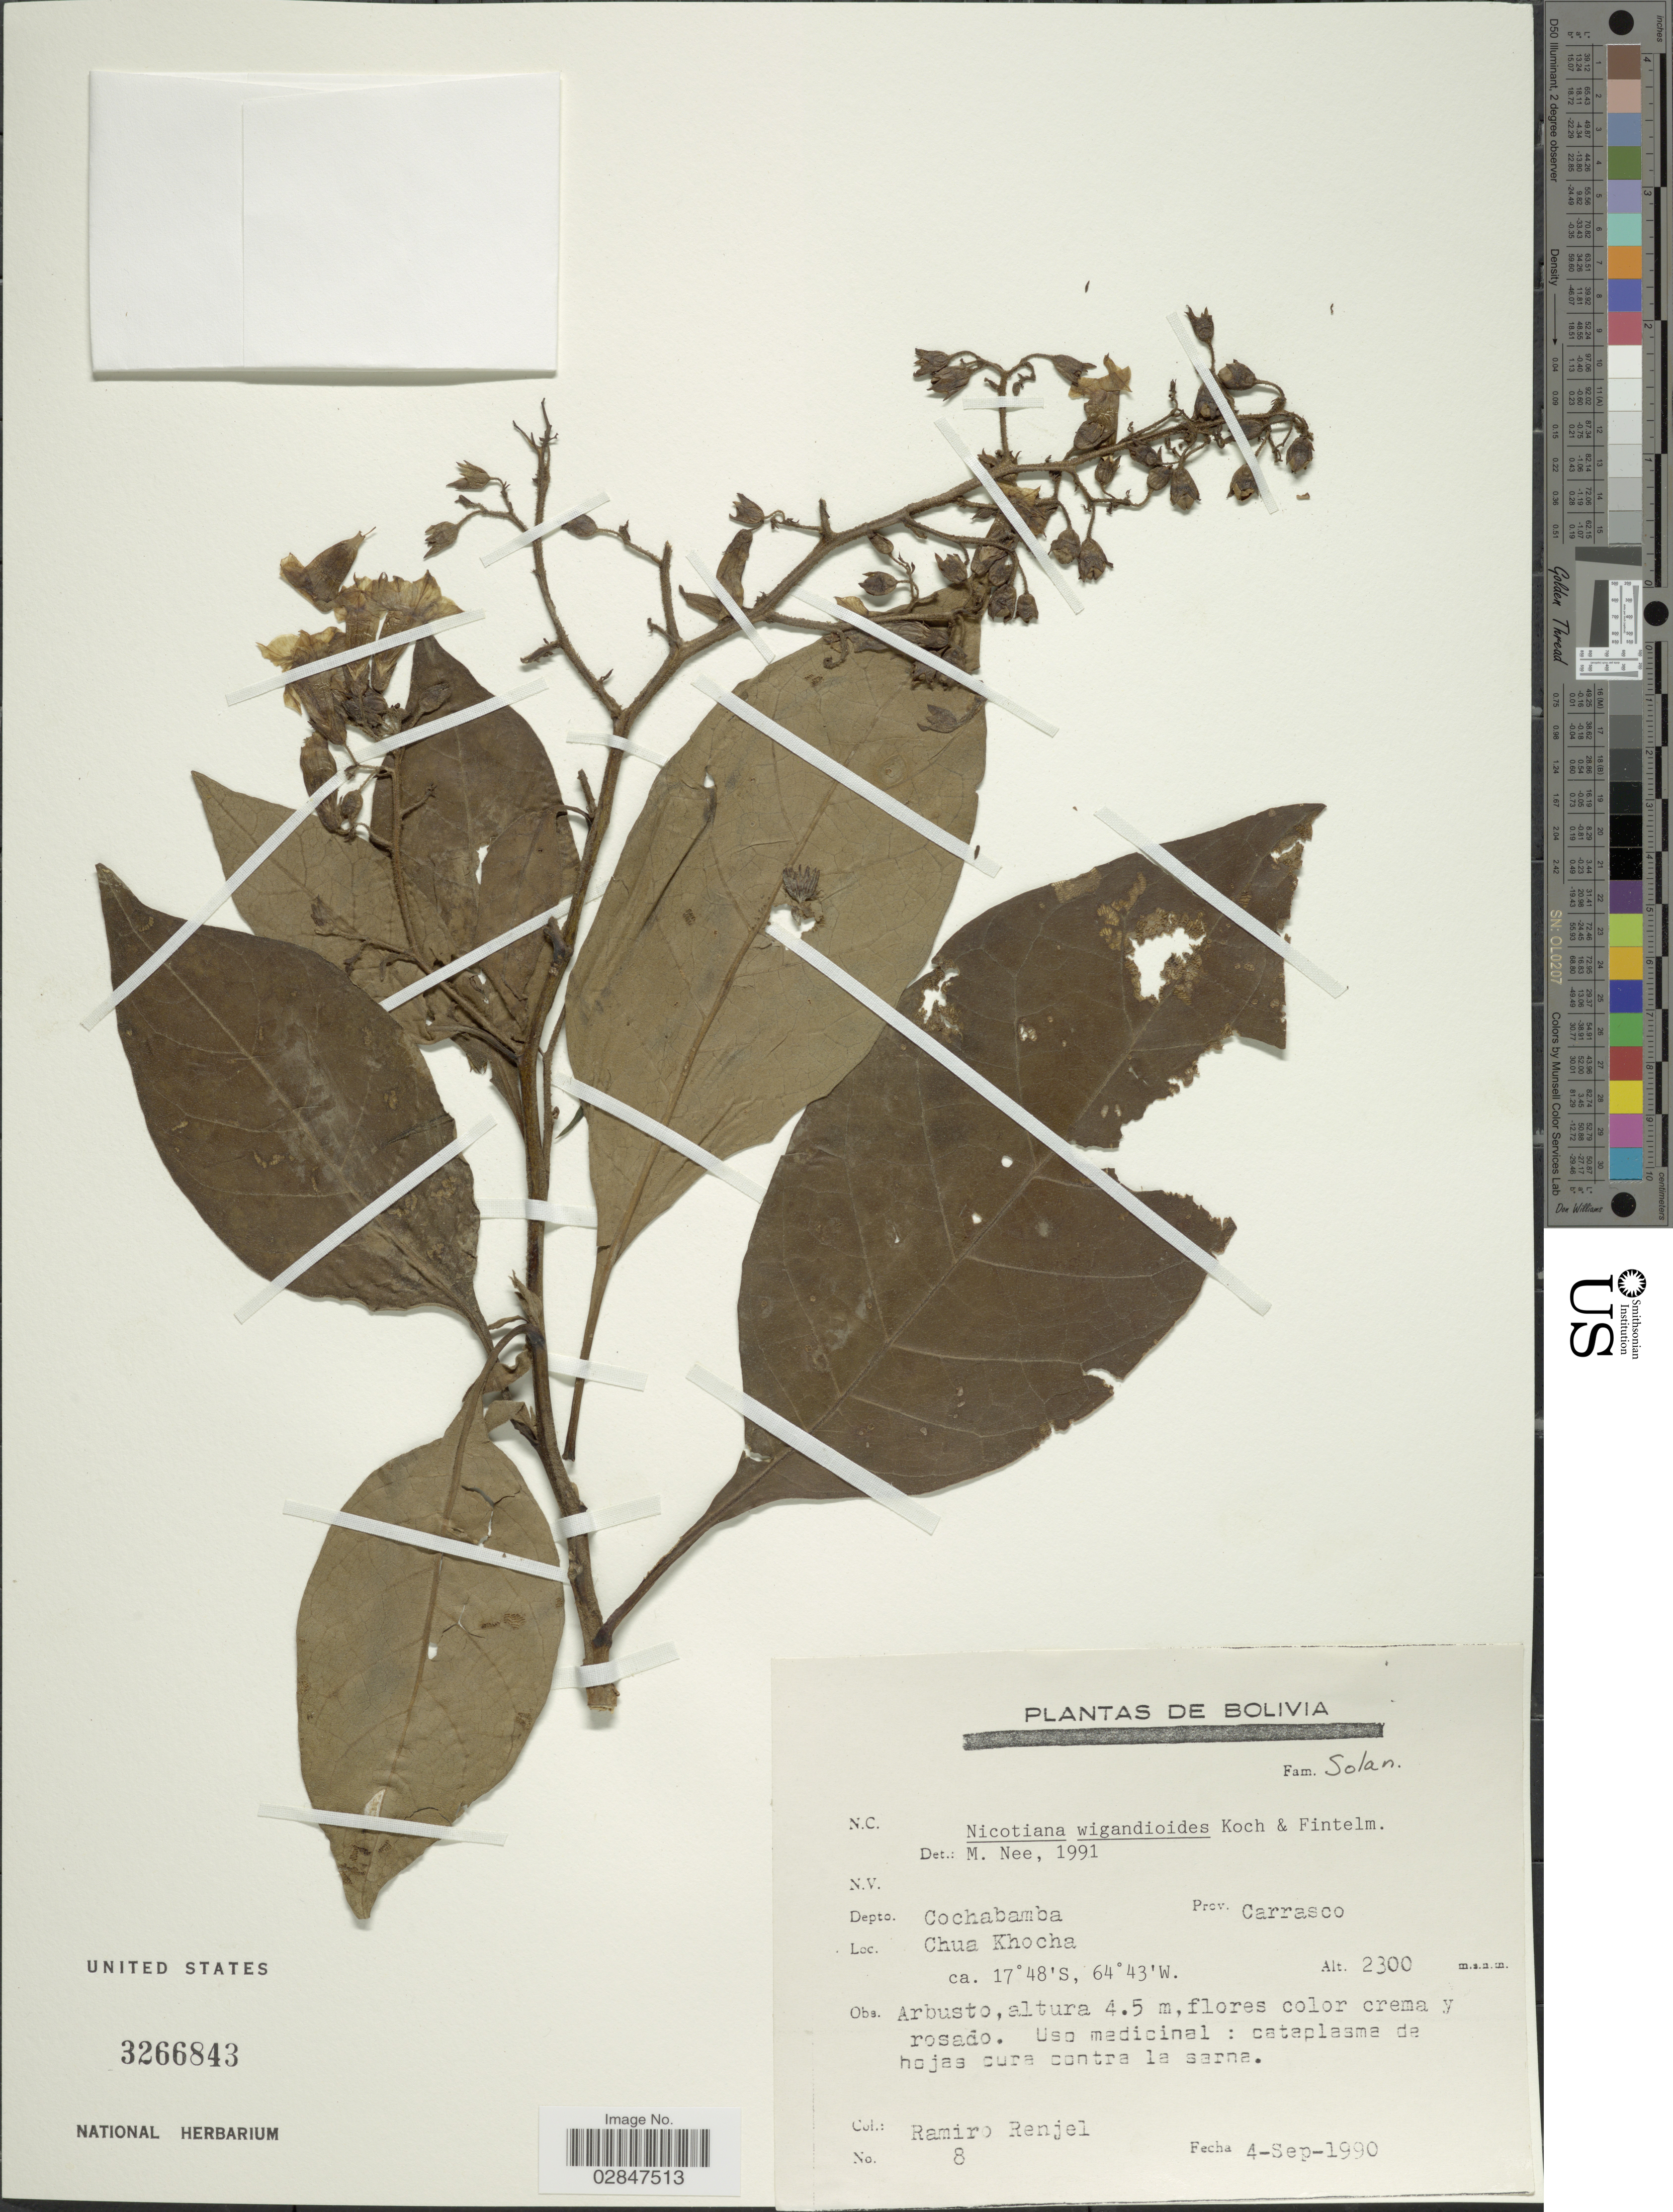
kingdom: Plantae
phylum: Tracheophyta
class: Magnoliopsida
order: Solanales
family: Solanaceae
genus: Nicotiana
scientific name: Nicotiana wigandioides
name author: K. Koch & Fintelm.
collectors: R. Renjel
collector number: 8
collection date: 1990-09-04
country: Bolivia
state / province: Cochabamba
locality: Depto. Cochabamba, Prov. Carrasco, Chua Khocha.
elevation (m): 2300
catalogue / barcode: US 3266843